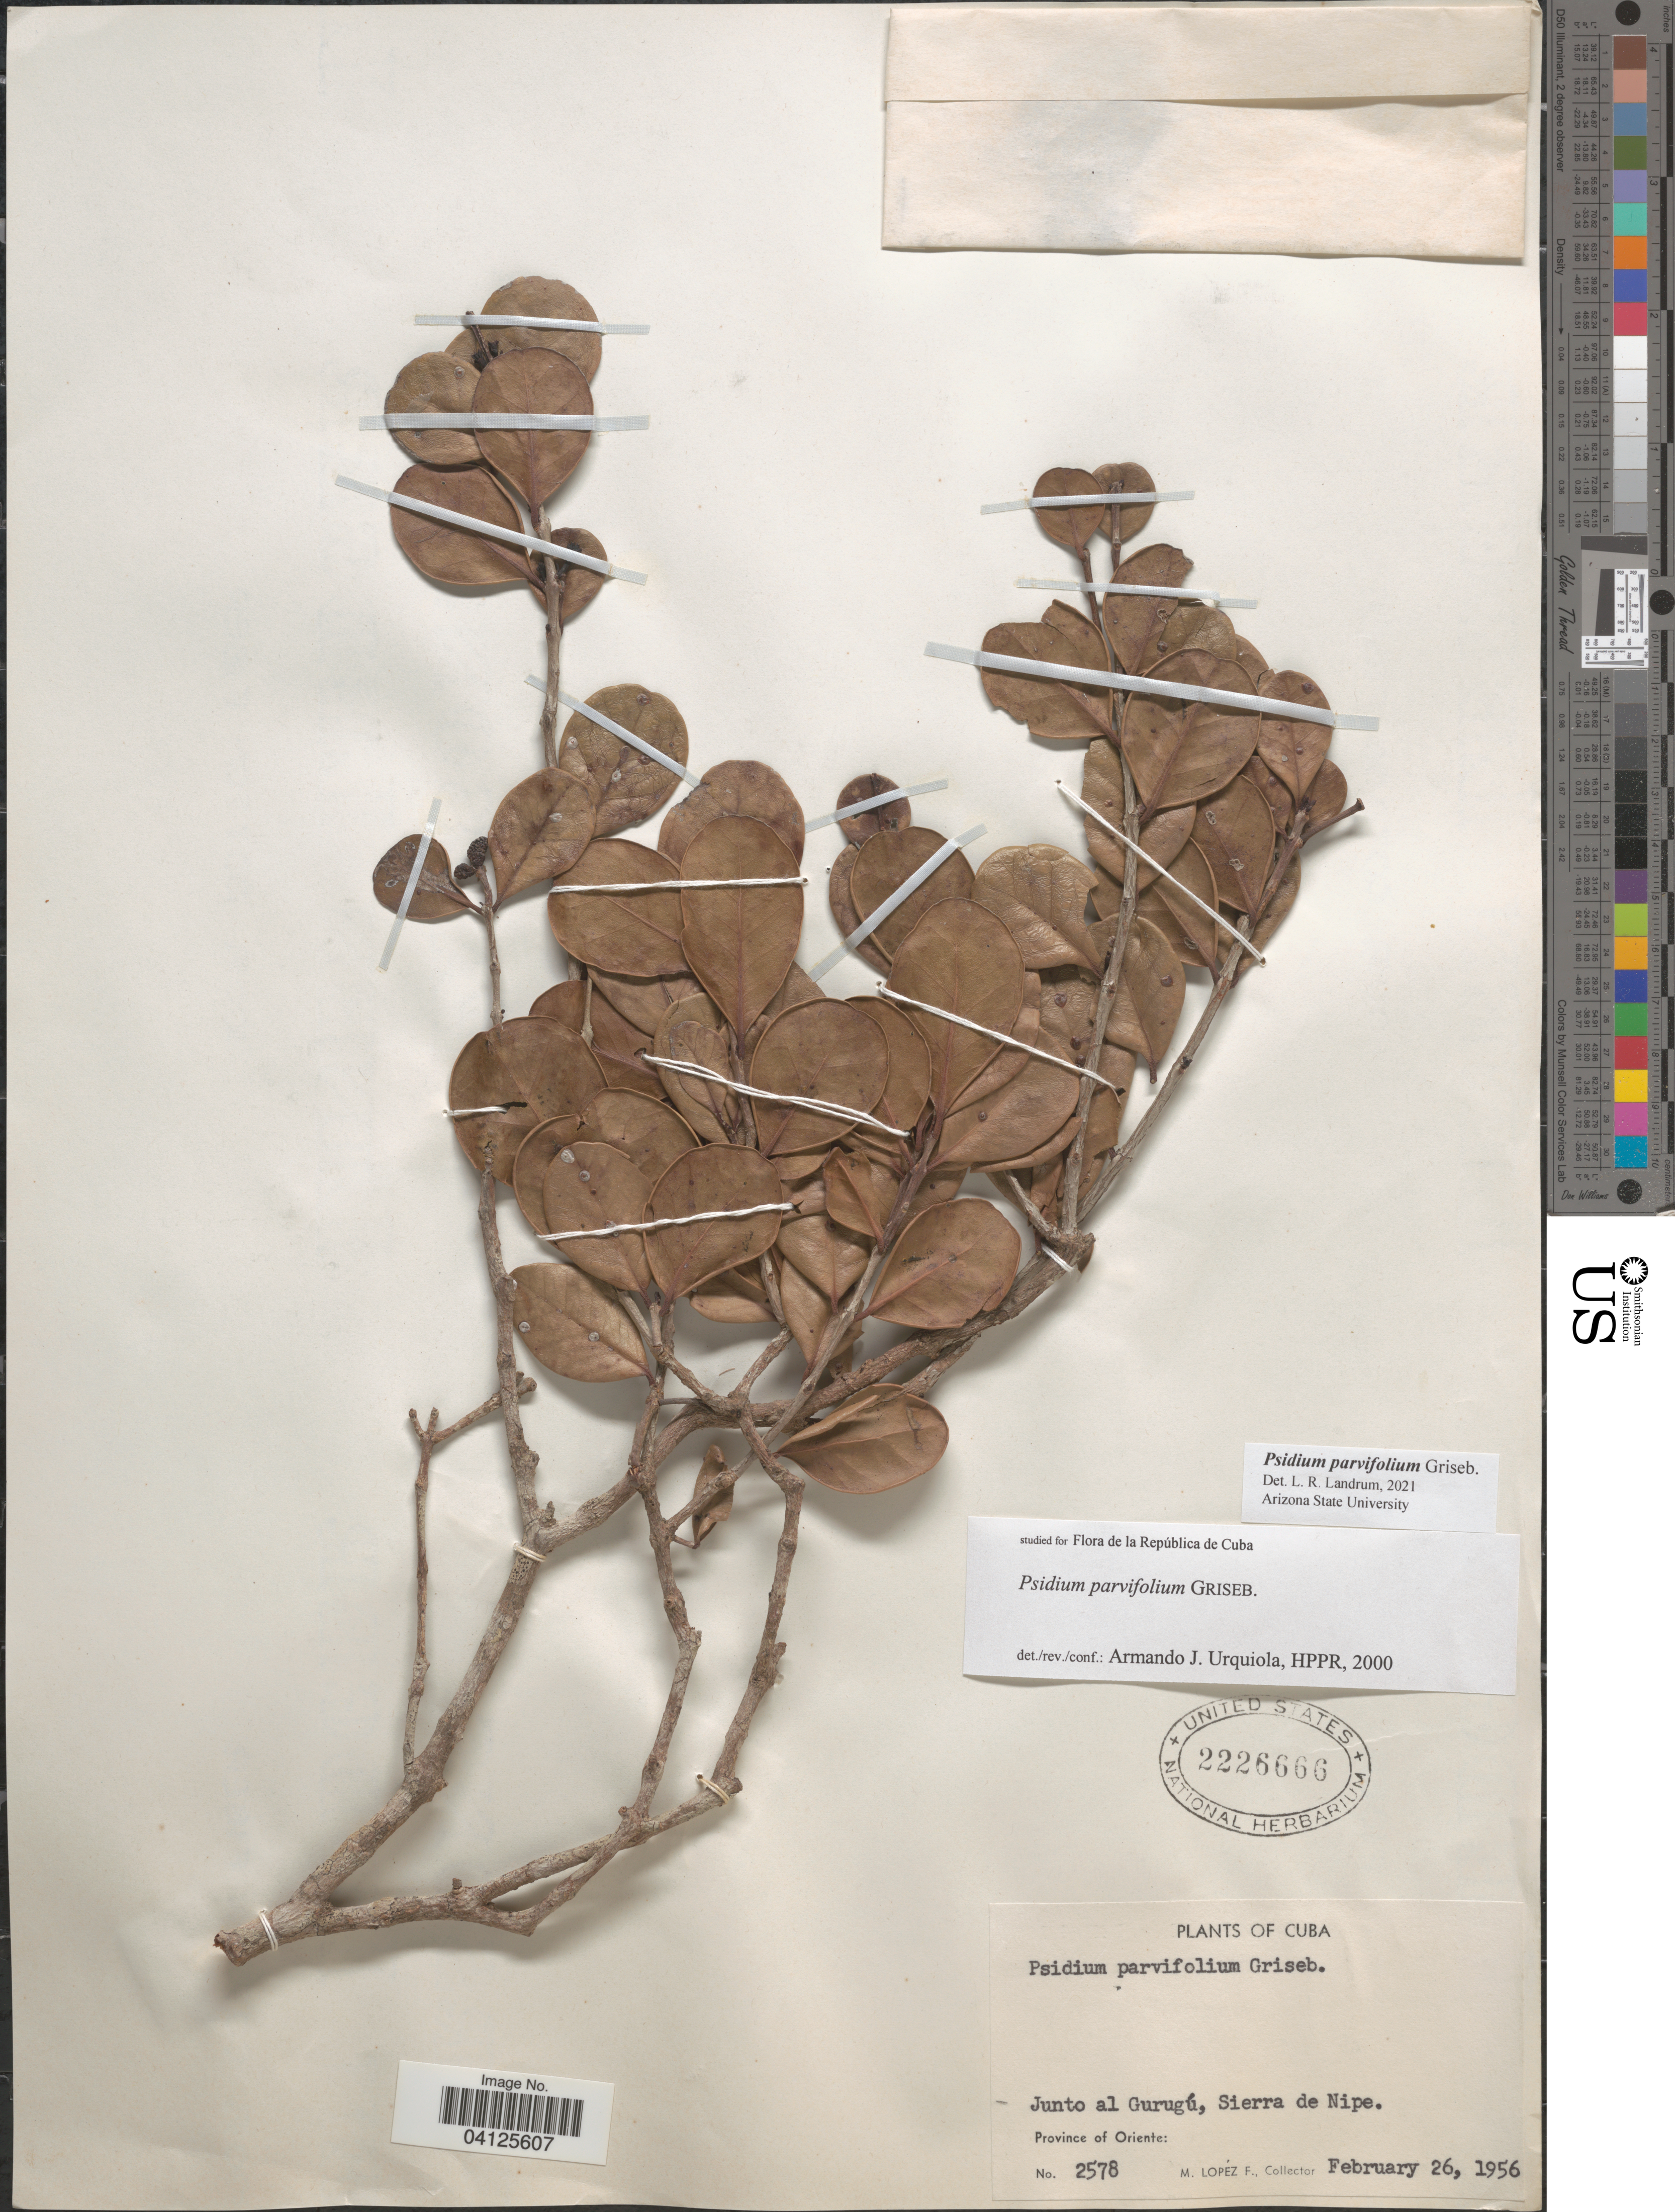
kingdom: Plantae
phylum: Tracheophyta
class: Magnoliopsida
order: Myrtales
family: Myrtaceae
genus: Psidium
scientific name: Psidium parvifolium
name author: Griseb.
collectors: M. Lopéz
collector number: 2578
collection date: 1956-02-26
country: Cuba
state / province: Oriente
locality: Junto al Gurugú, Sierra de Nipe.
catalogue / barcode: US 2226666